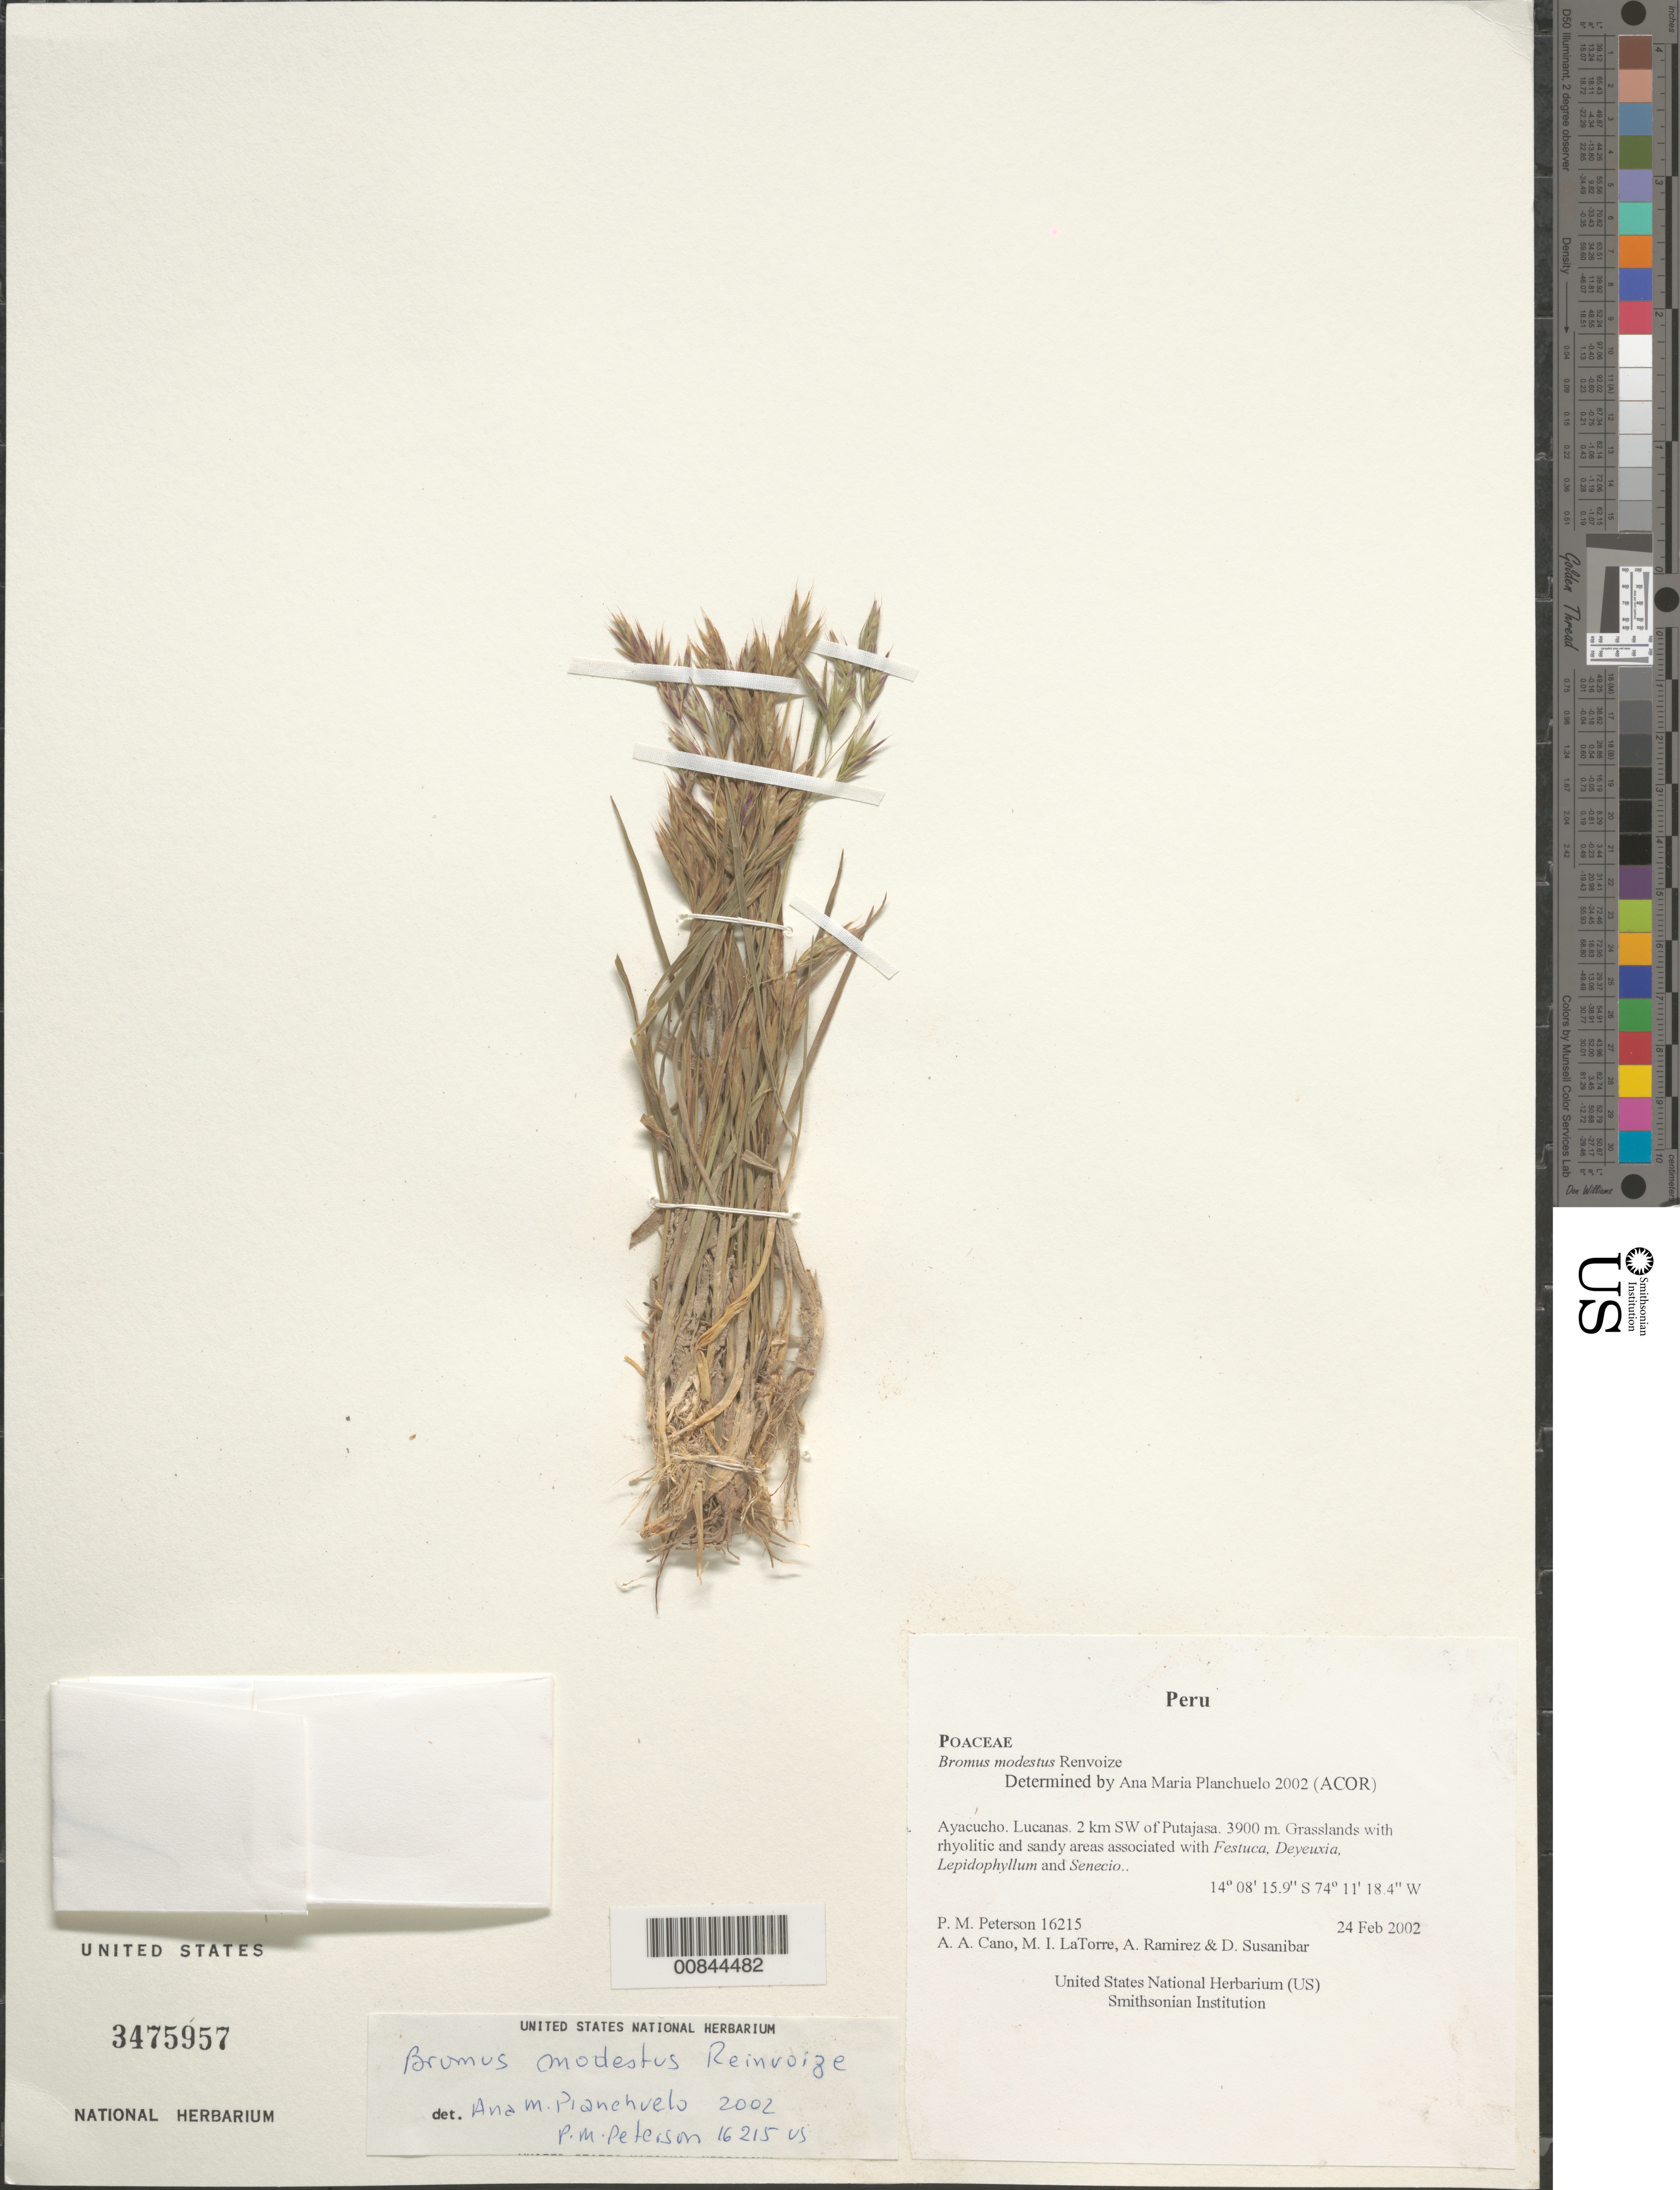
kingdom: Plantae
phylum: Tracheophyta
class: Liliopsida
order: Poales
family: Poaceae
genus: Bromus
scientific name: Bromus modestus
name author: Renvoize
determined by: Planchuelo, A. M.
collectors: P. M. Peterson, A. Cano, M. I. La Torre, A. Ramírez & D. Susanibar Cruz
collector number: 16215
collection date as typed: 24 Feb 2002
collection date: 2002-02-24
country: Peru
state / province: Ayacucho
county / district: Lucanas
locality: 2 km SW of Putajasa.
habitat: Grasslands with rhyolitic and sandy areas associated with Festuca, Deyeuxia, Lepidophyllum and Senecio.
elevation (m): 3900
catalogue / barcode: US 3475957